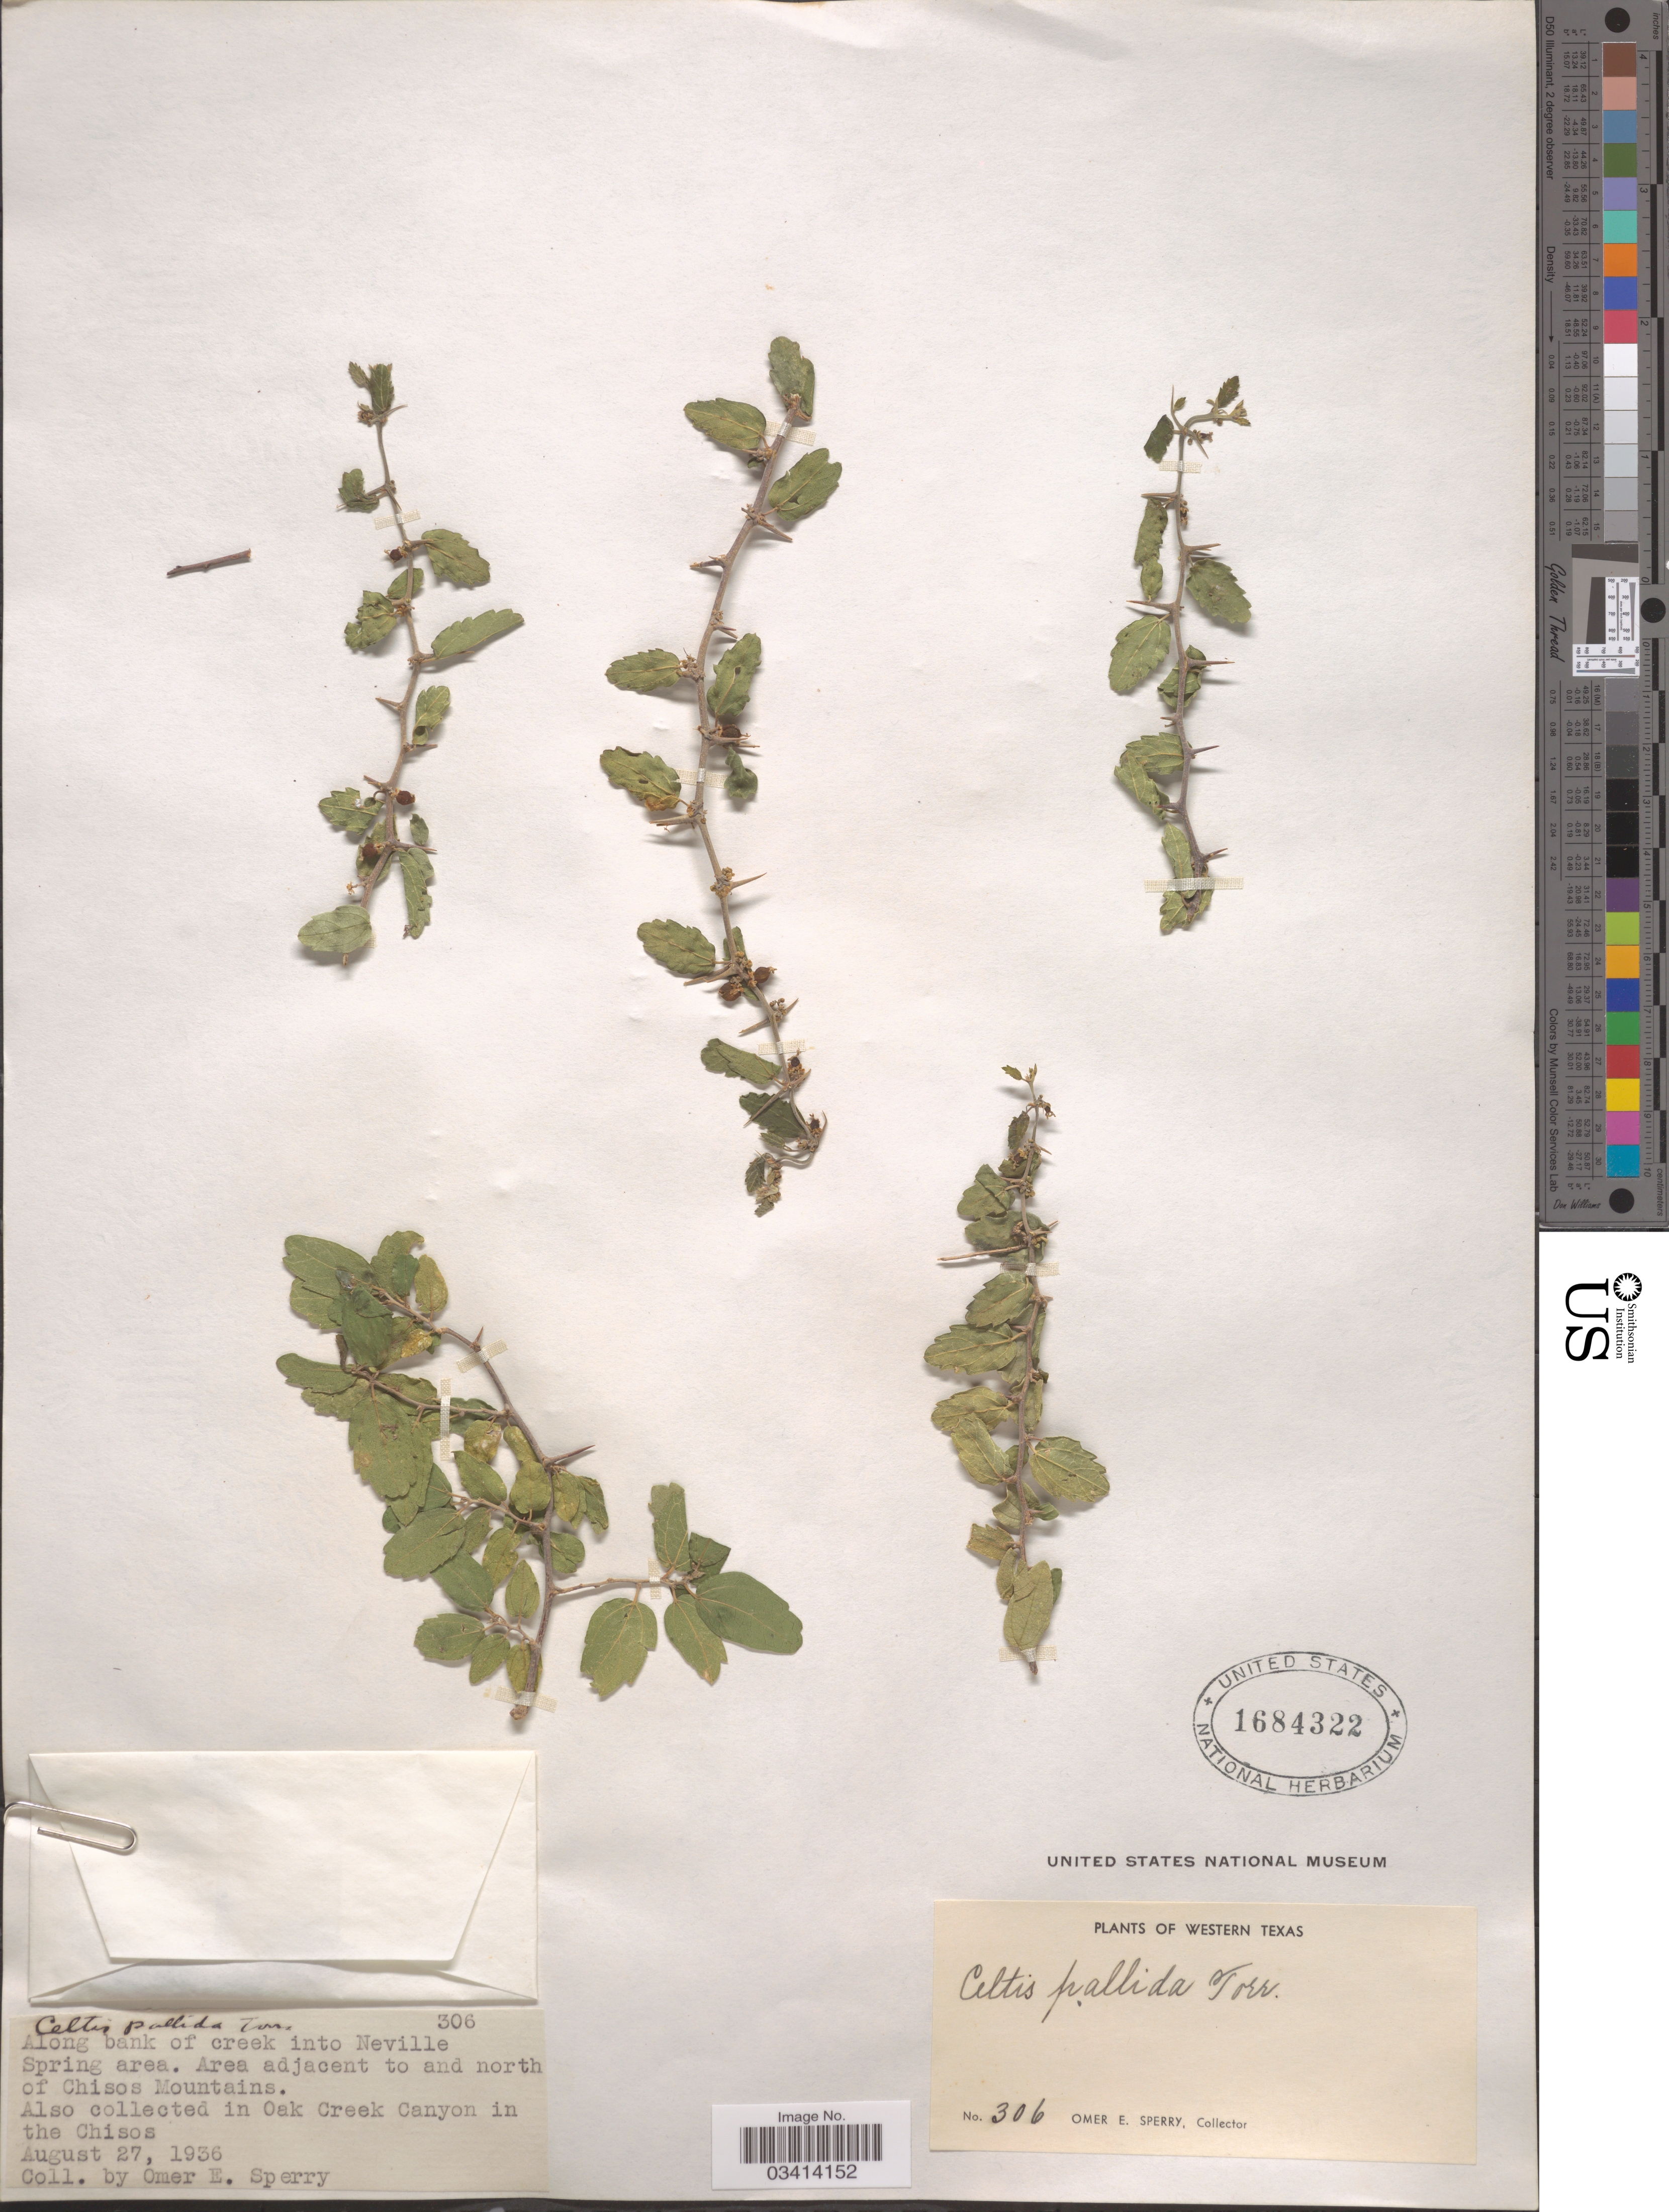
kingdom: Plantae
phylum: Tracheophyta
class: Magnoliopsida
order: Rosales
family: Cannabaceae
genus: Celtis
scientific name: Celtis pallida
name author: Torr. in Emory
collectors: O. E. Sperry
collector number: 306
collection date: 1936-08-27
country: United States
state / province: Texas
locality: Western Texas. Spring area. Area adjacent to and north of Chisos Mountains. In Oak Creek Canyon in the Chisos.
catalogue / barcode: US 1684322